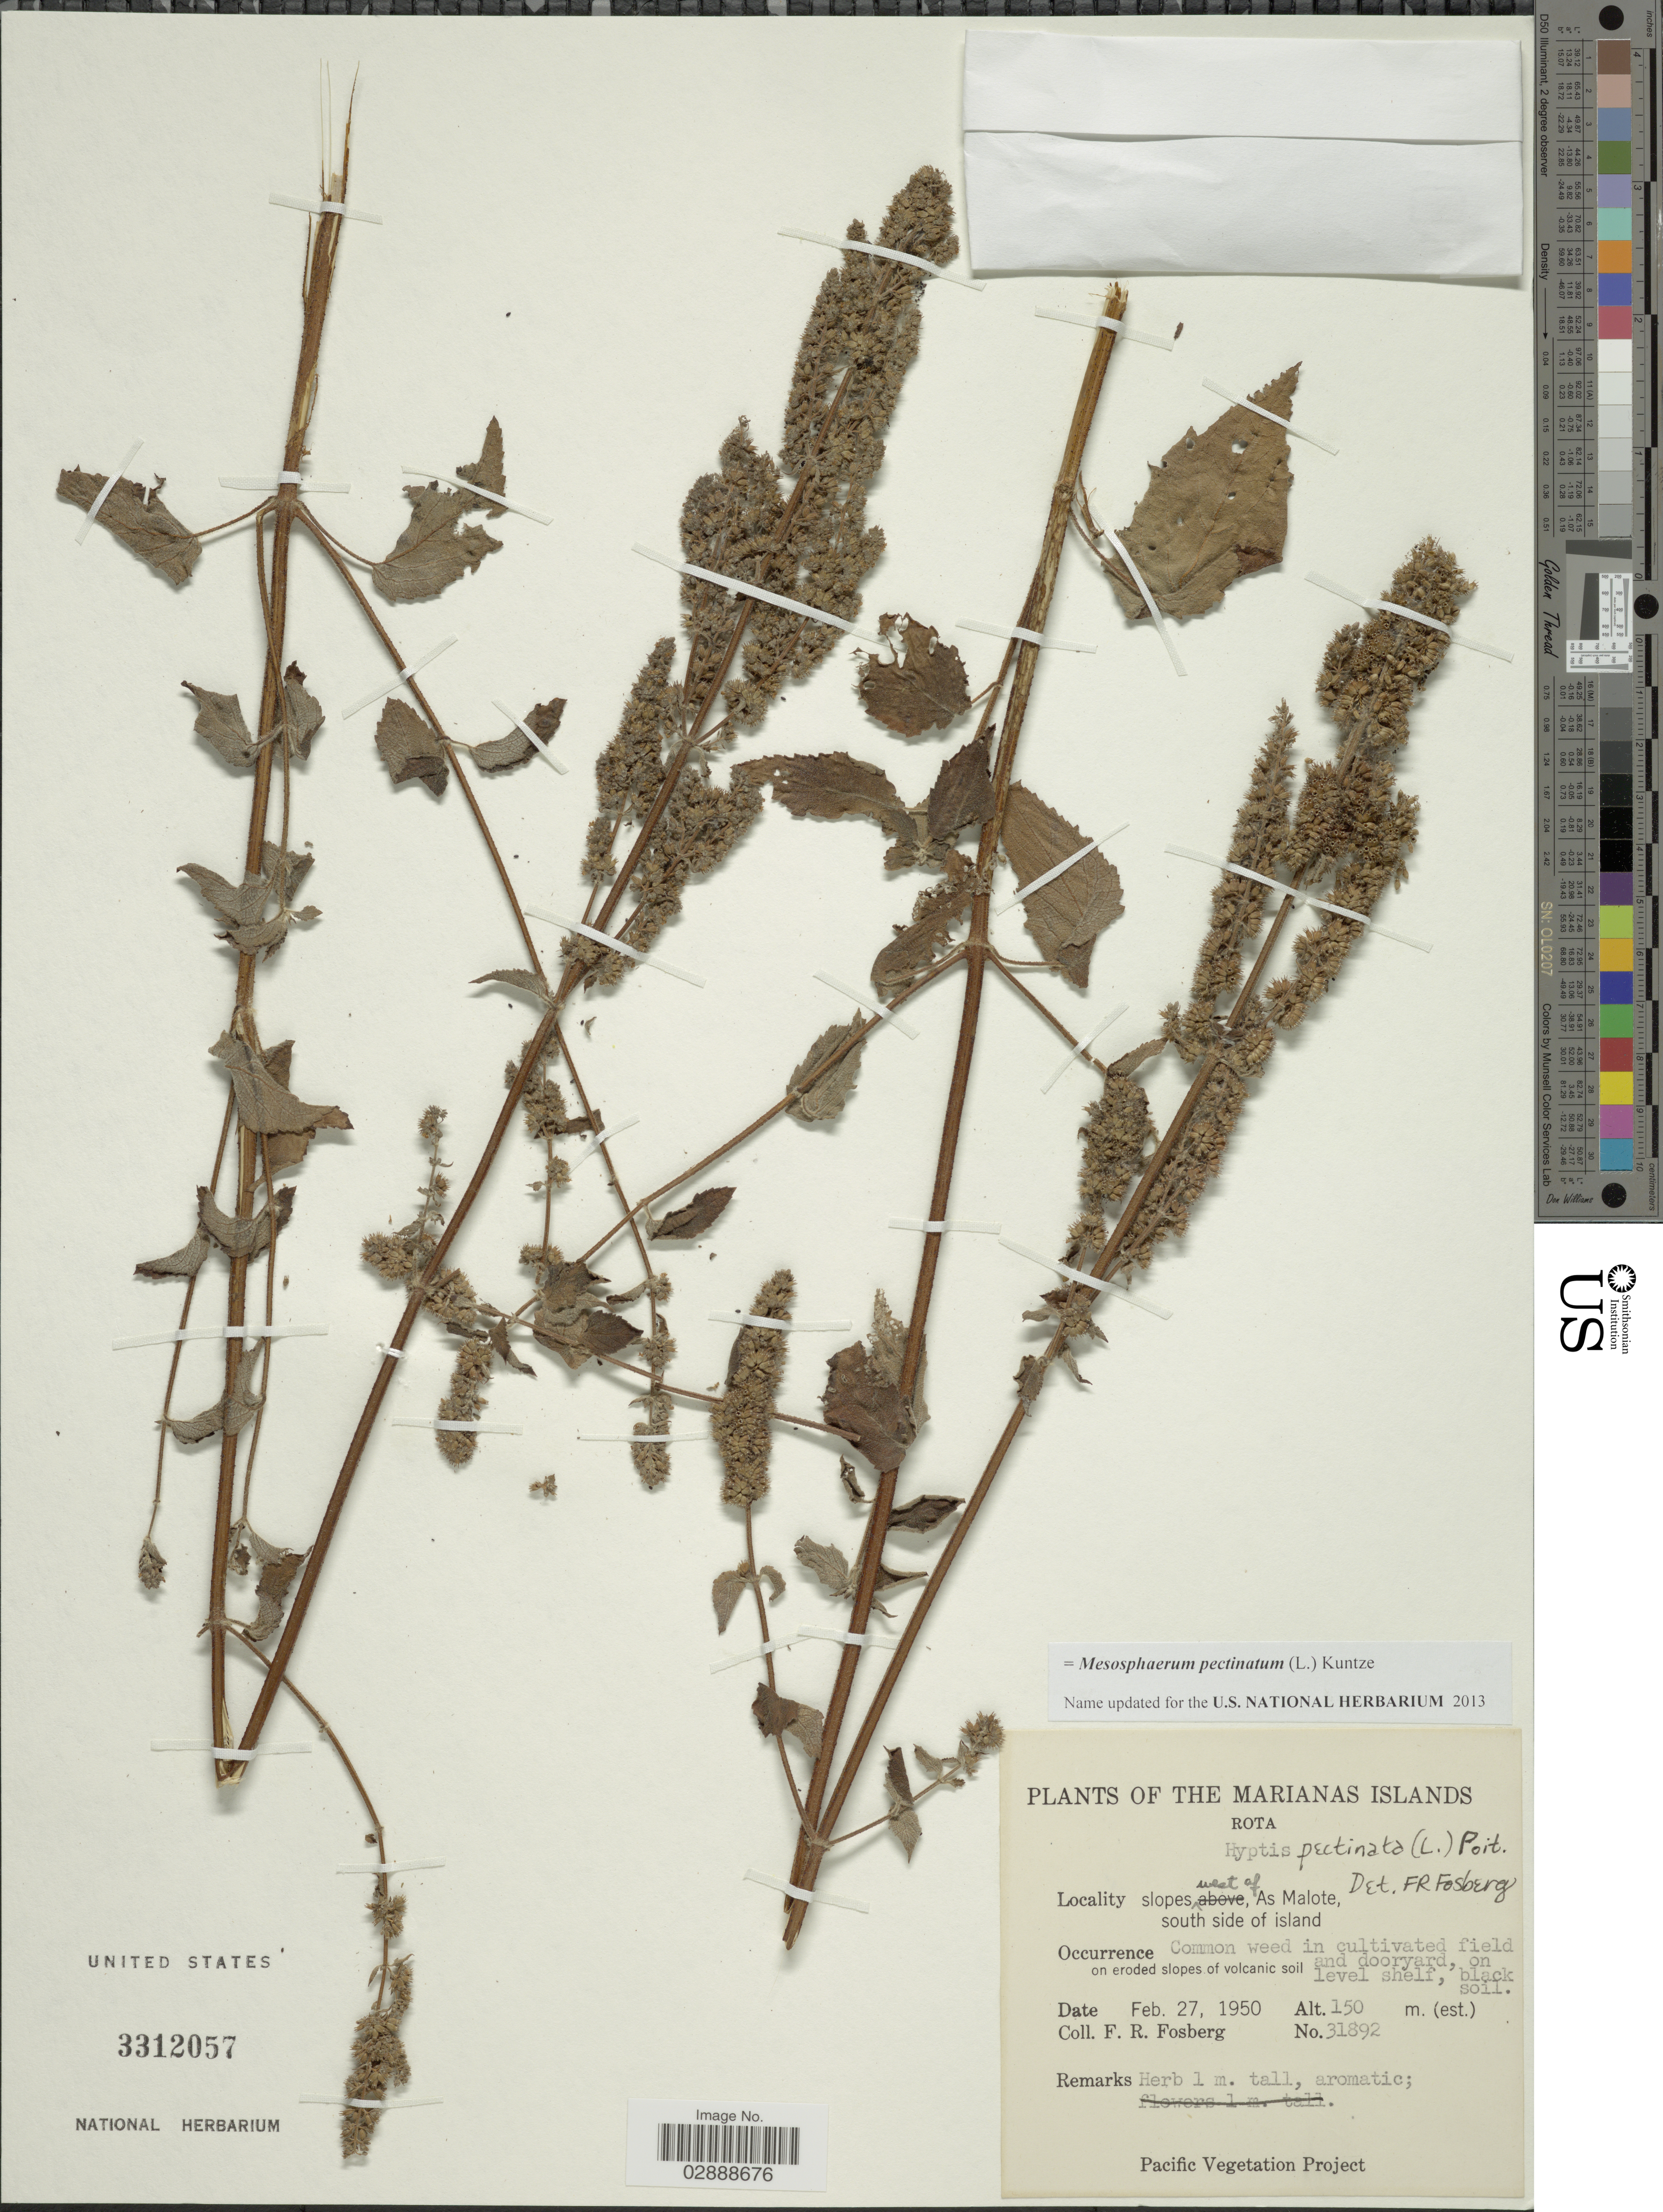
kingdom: Plantae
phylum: Tracheophyta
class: Magnoliopsida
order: Lamiales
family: Lamiaceae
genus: Mesosphaerum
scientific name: Mesosphaerum pectinatum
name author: (L.) Kuntze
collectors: F. R. Fosberg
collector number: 31892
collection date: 1950-02-27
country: Northern Mariana Islands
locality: The Marianas Islands, Rota, slopes west of, As Malote, south side of island.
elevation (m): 150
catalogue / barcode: US 3312057